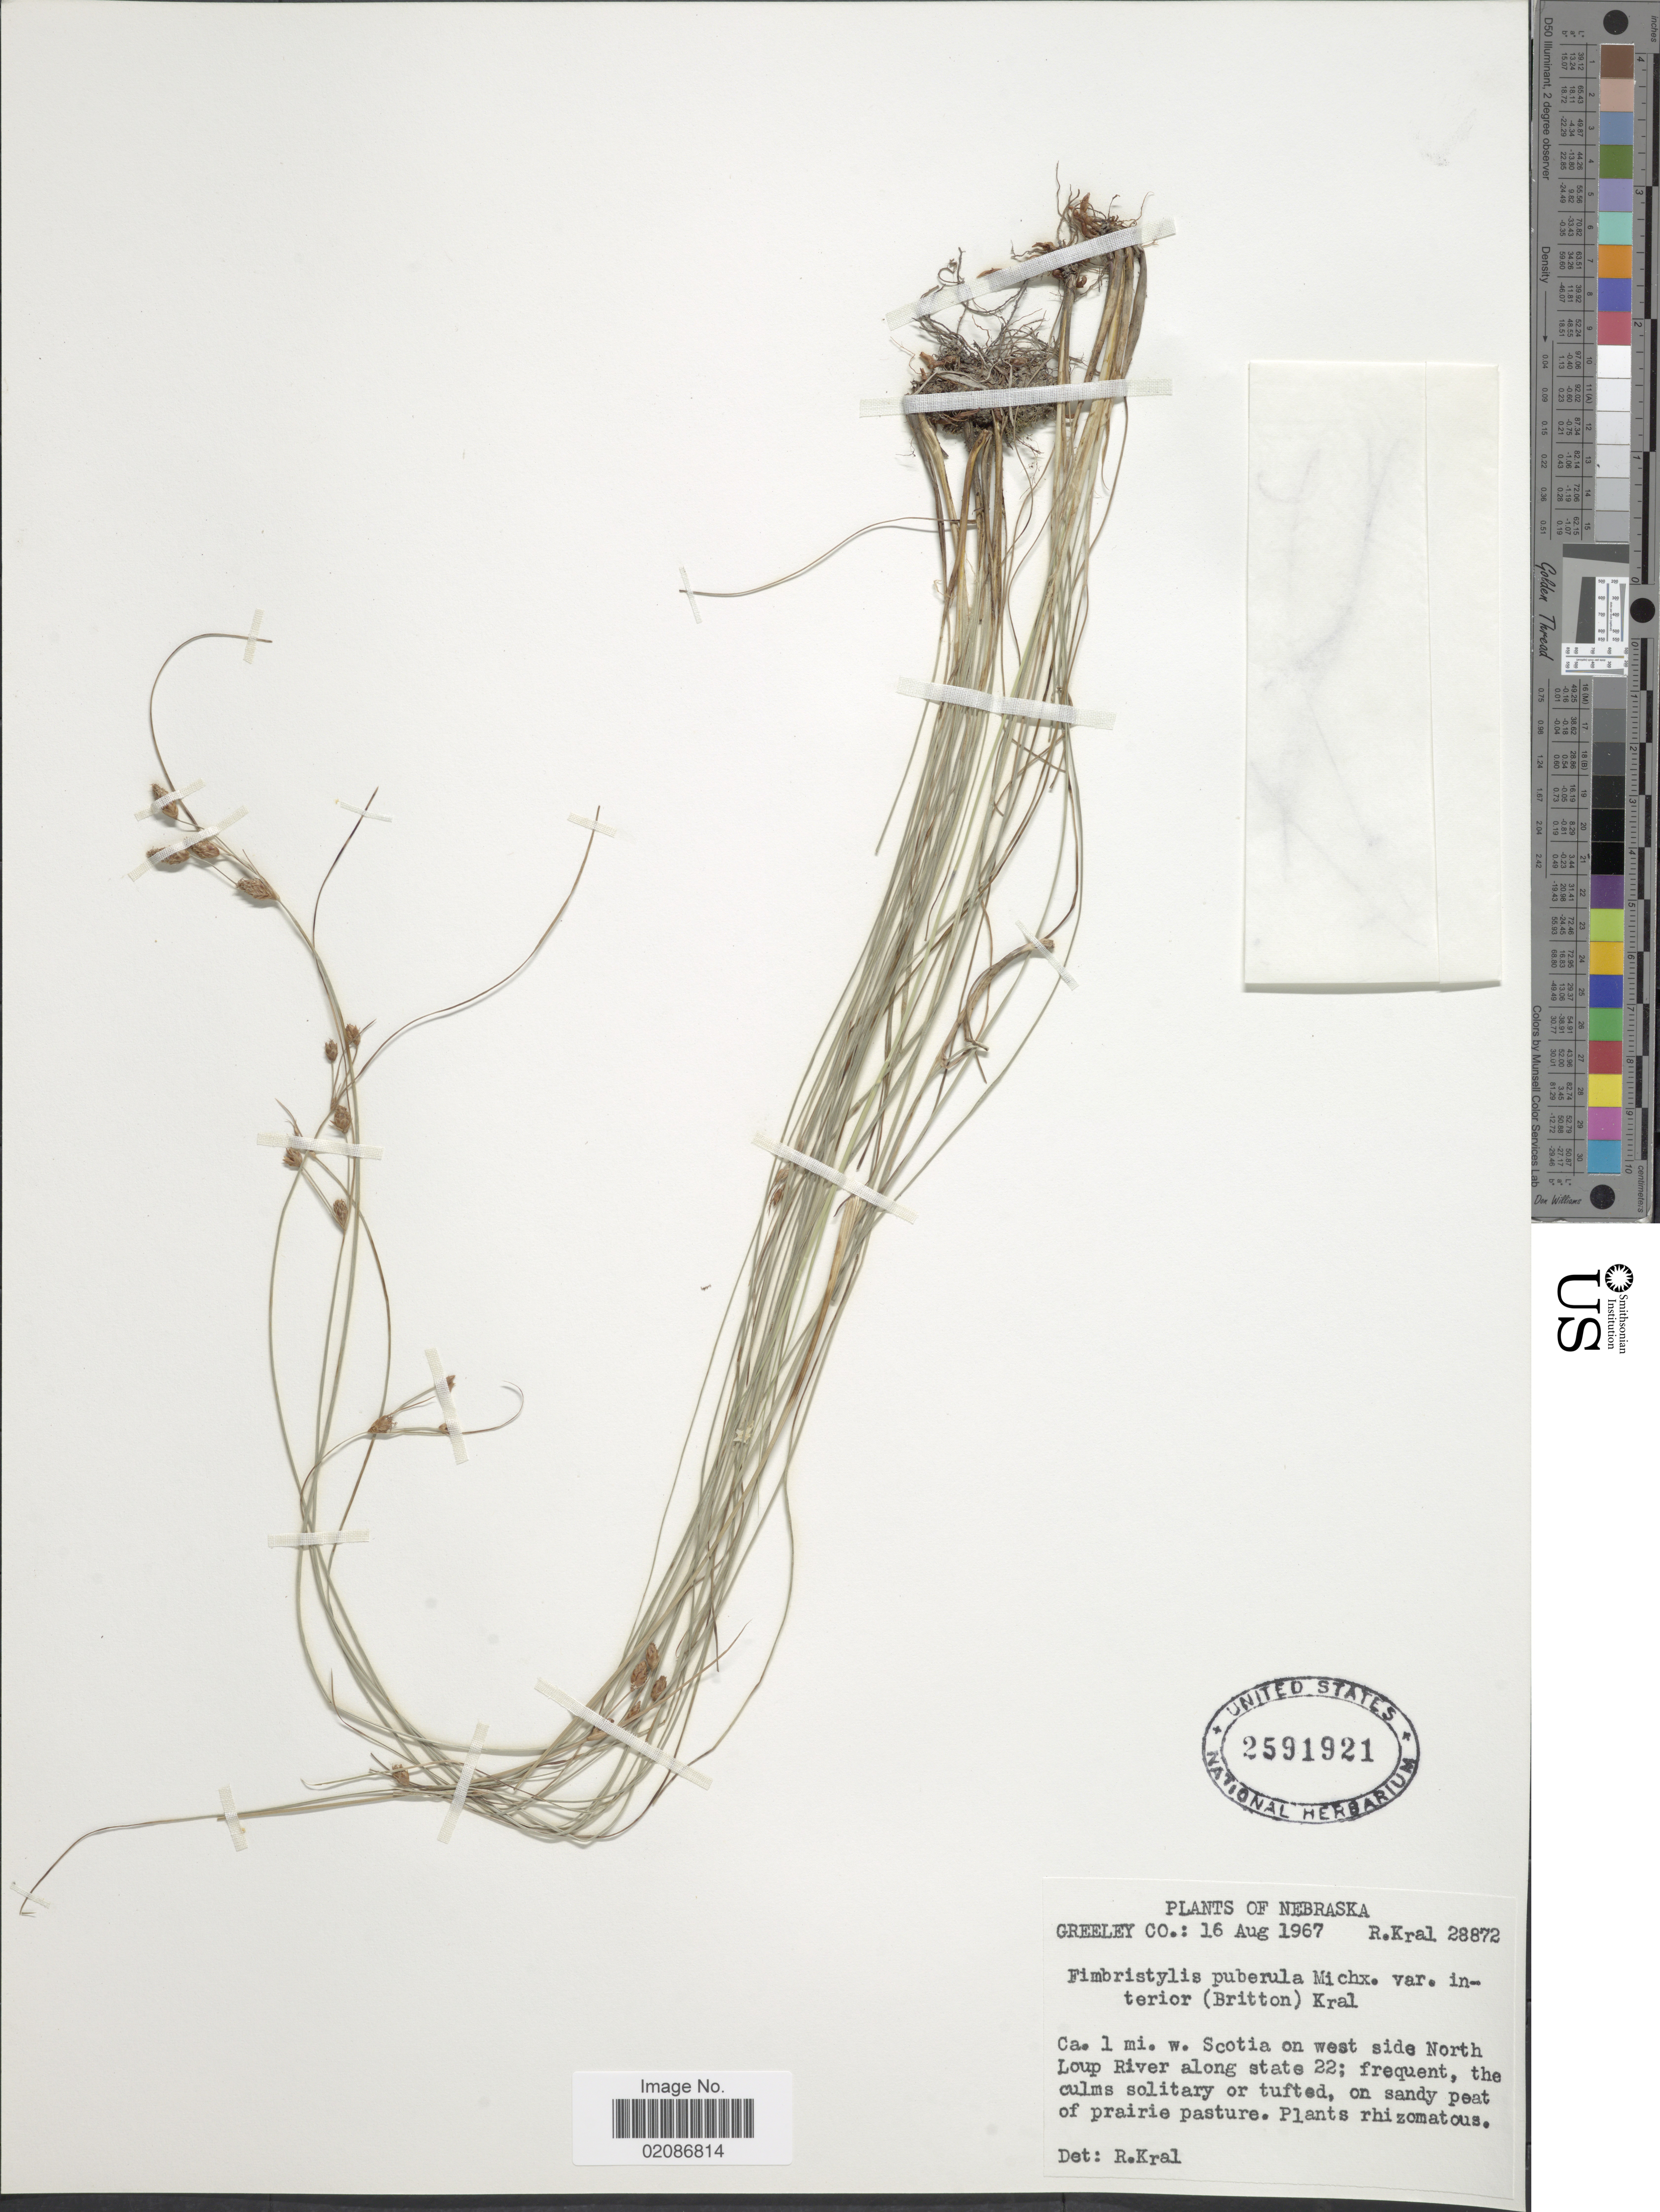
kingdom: Plantae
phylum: Tracheophyta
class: Liliopsida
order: Poales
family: Cyperaceae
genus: Fimbristylis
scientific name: Fimbristylis puberula var. interior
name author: (Britton) Kral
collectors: R. Kral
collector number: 28872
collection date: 1967-08-16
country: United States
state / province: Nebraska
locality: Greeley Co.: Ca. 1 mi. w. Scotia on west side North Loup River along state 22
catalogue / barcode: US 2591921